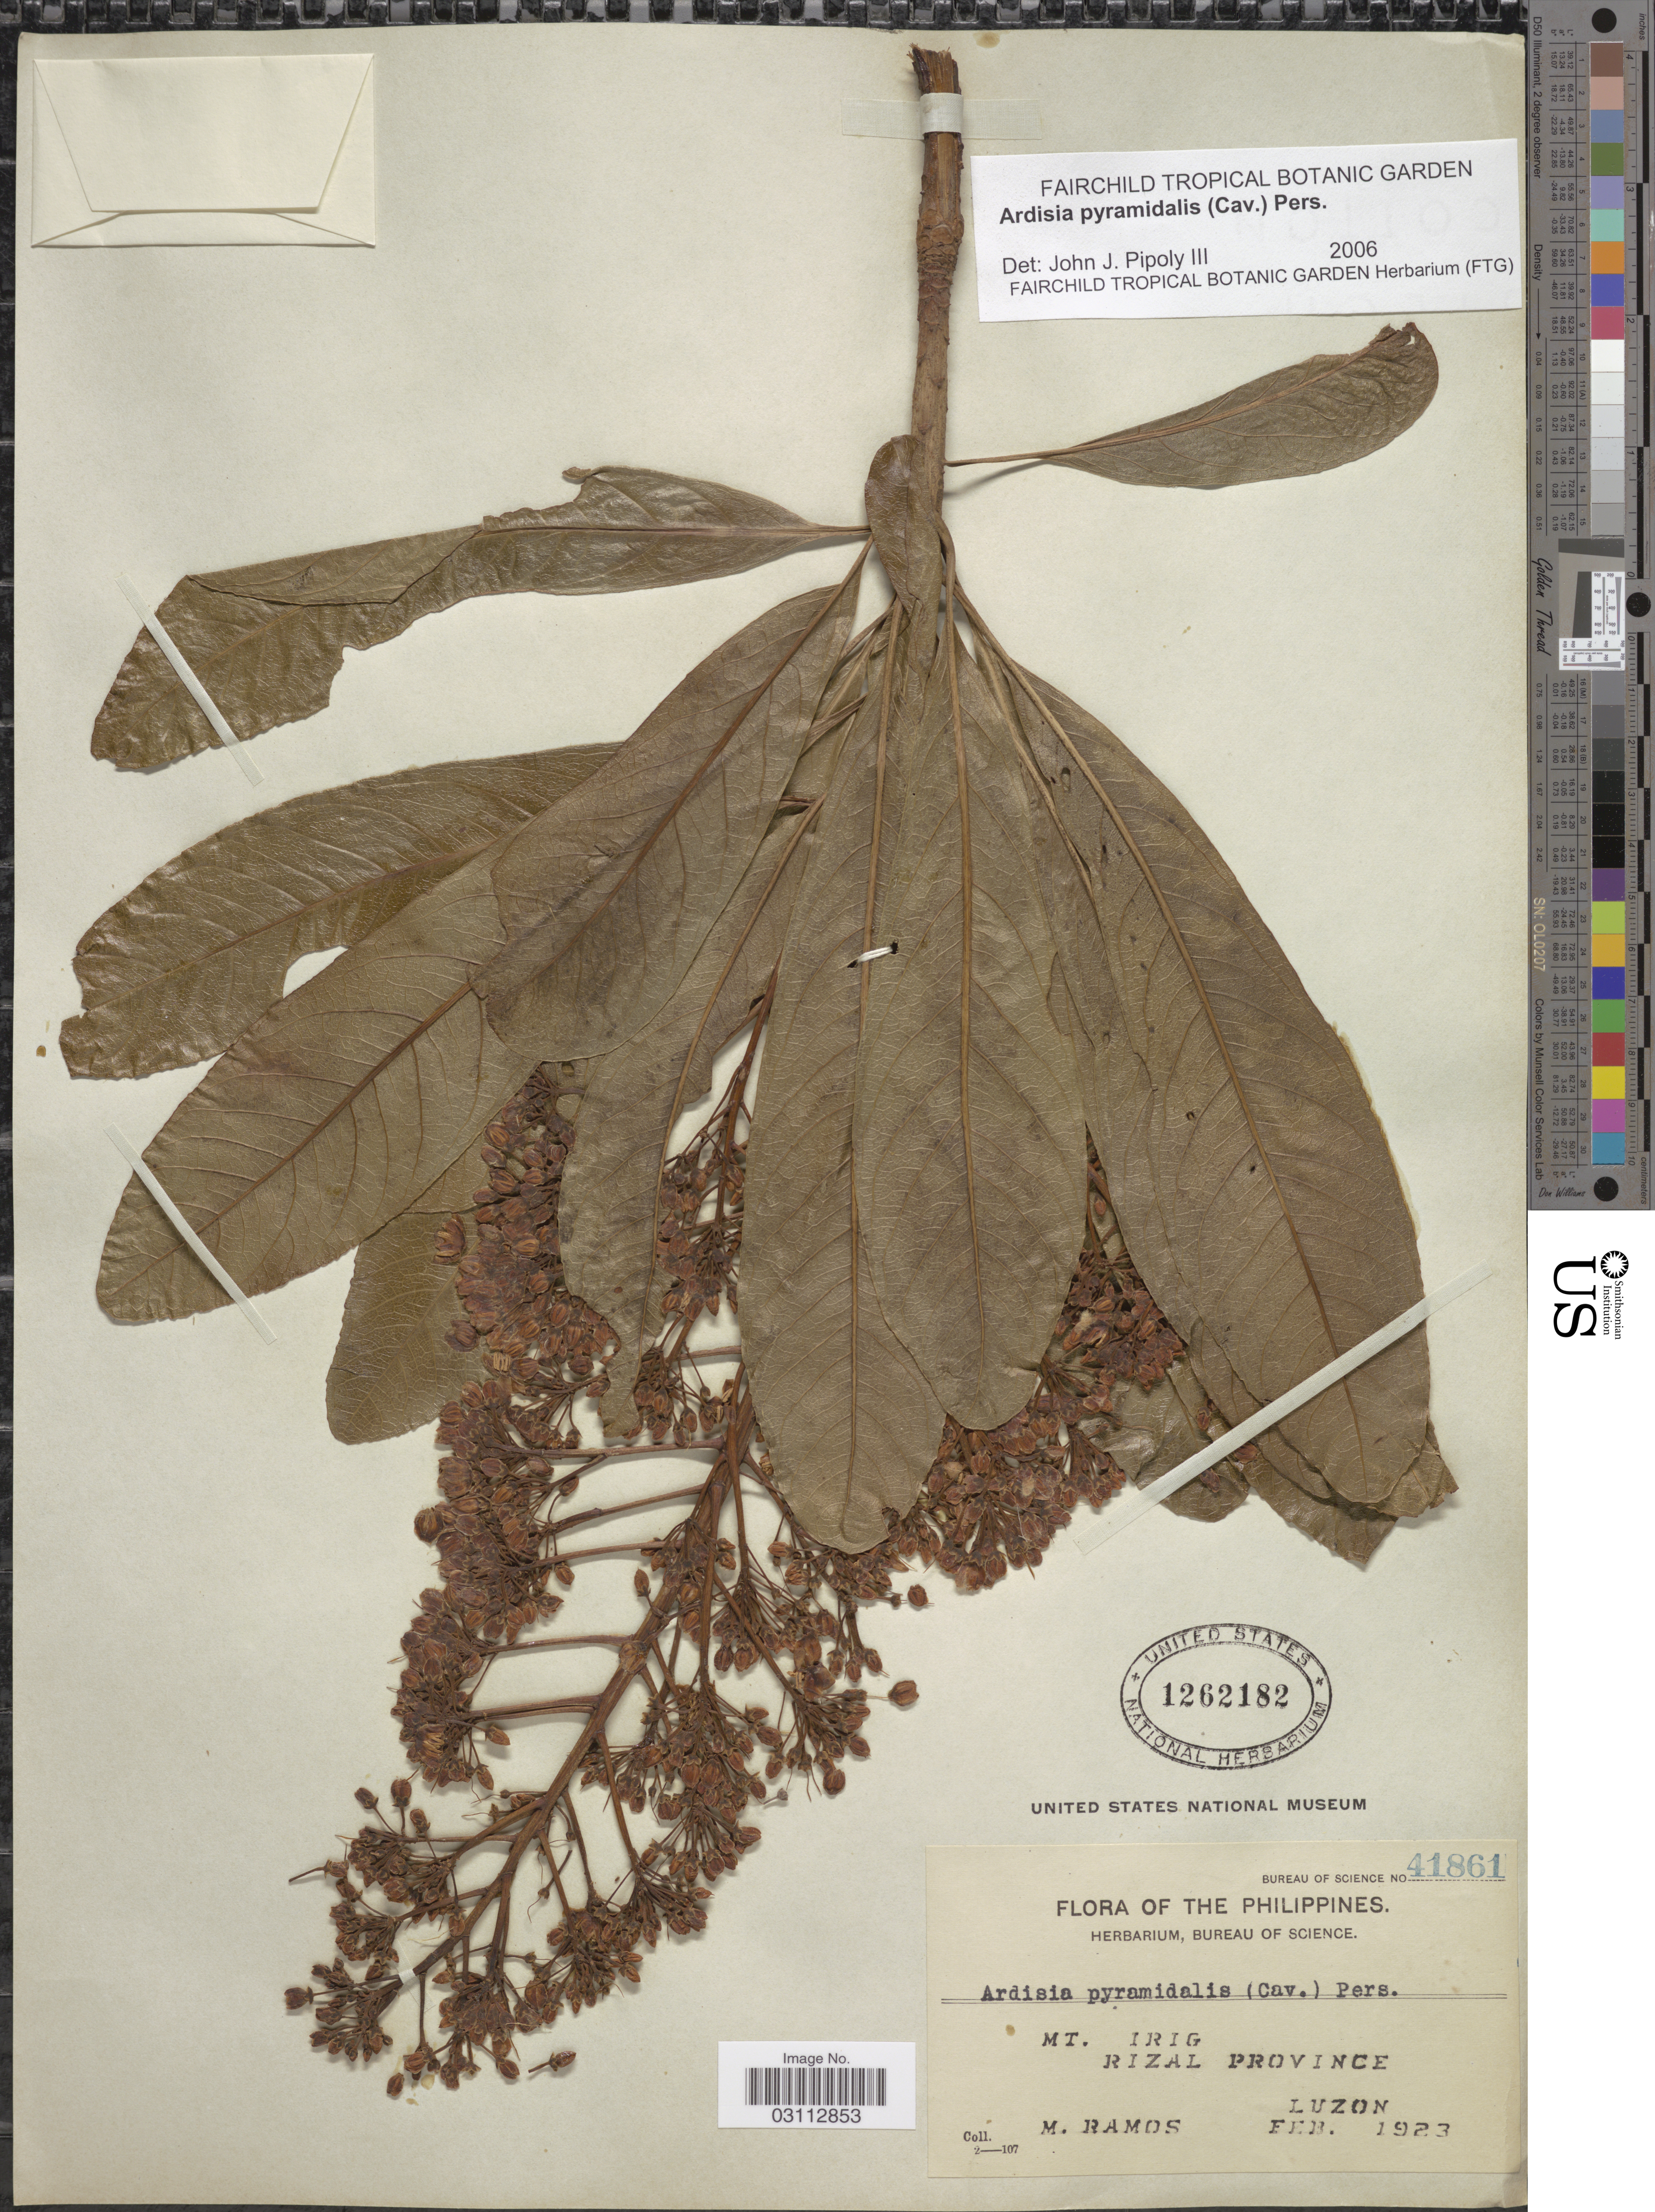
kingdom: Plantae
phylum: Tracheophyta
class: Magnoliopsida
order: Ericales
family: Primulaceae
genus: Ardisia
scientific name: Ardisia pyramidalis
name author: (Cav.) Pers.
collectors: M. Ramos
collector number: Bureau of Science 41861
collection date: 1923-02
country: Philippines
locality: Mt. Irig. Rizal Province. Luzon.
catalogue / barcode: US 1262182